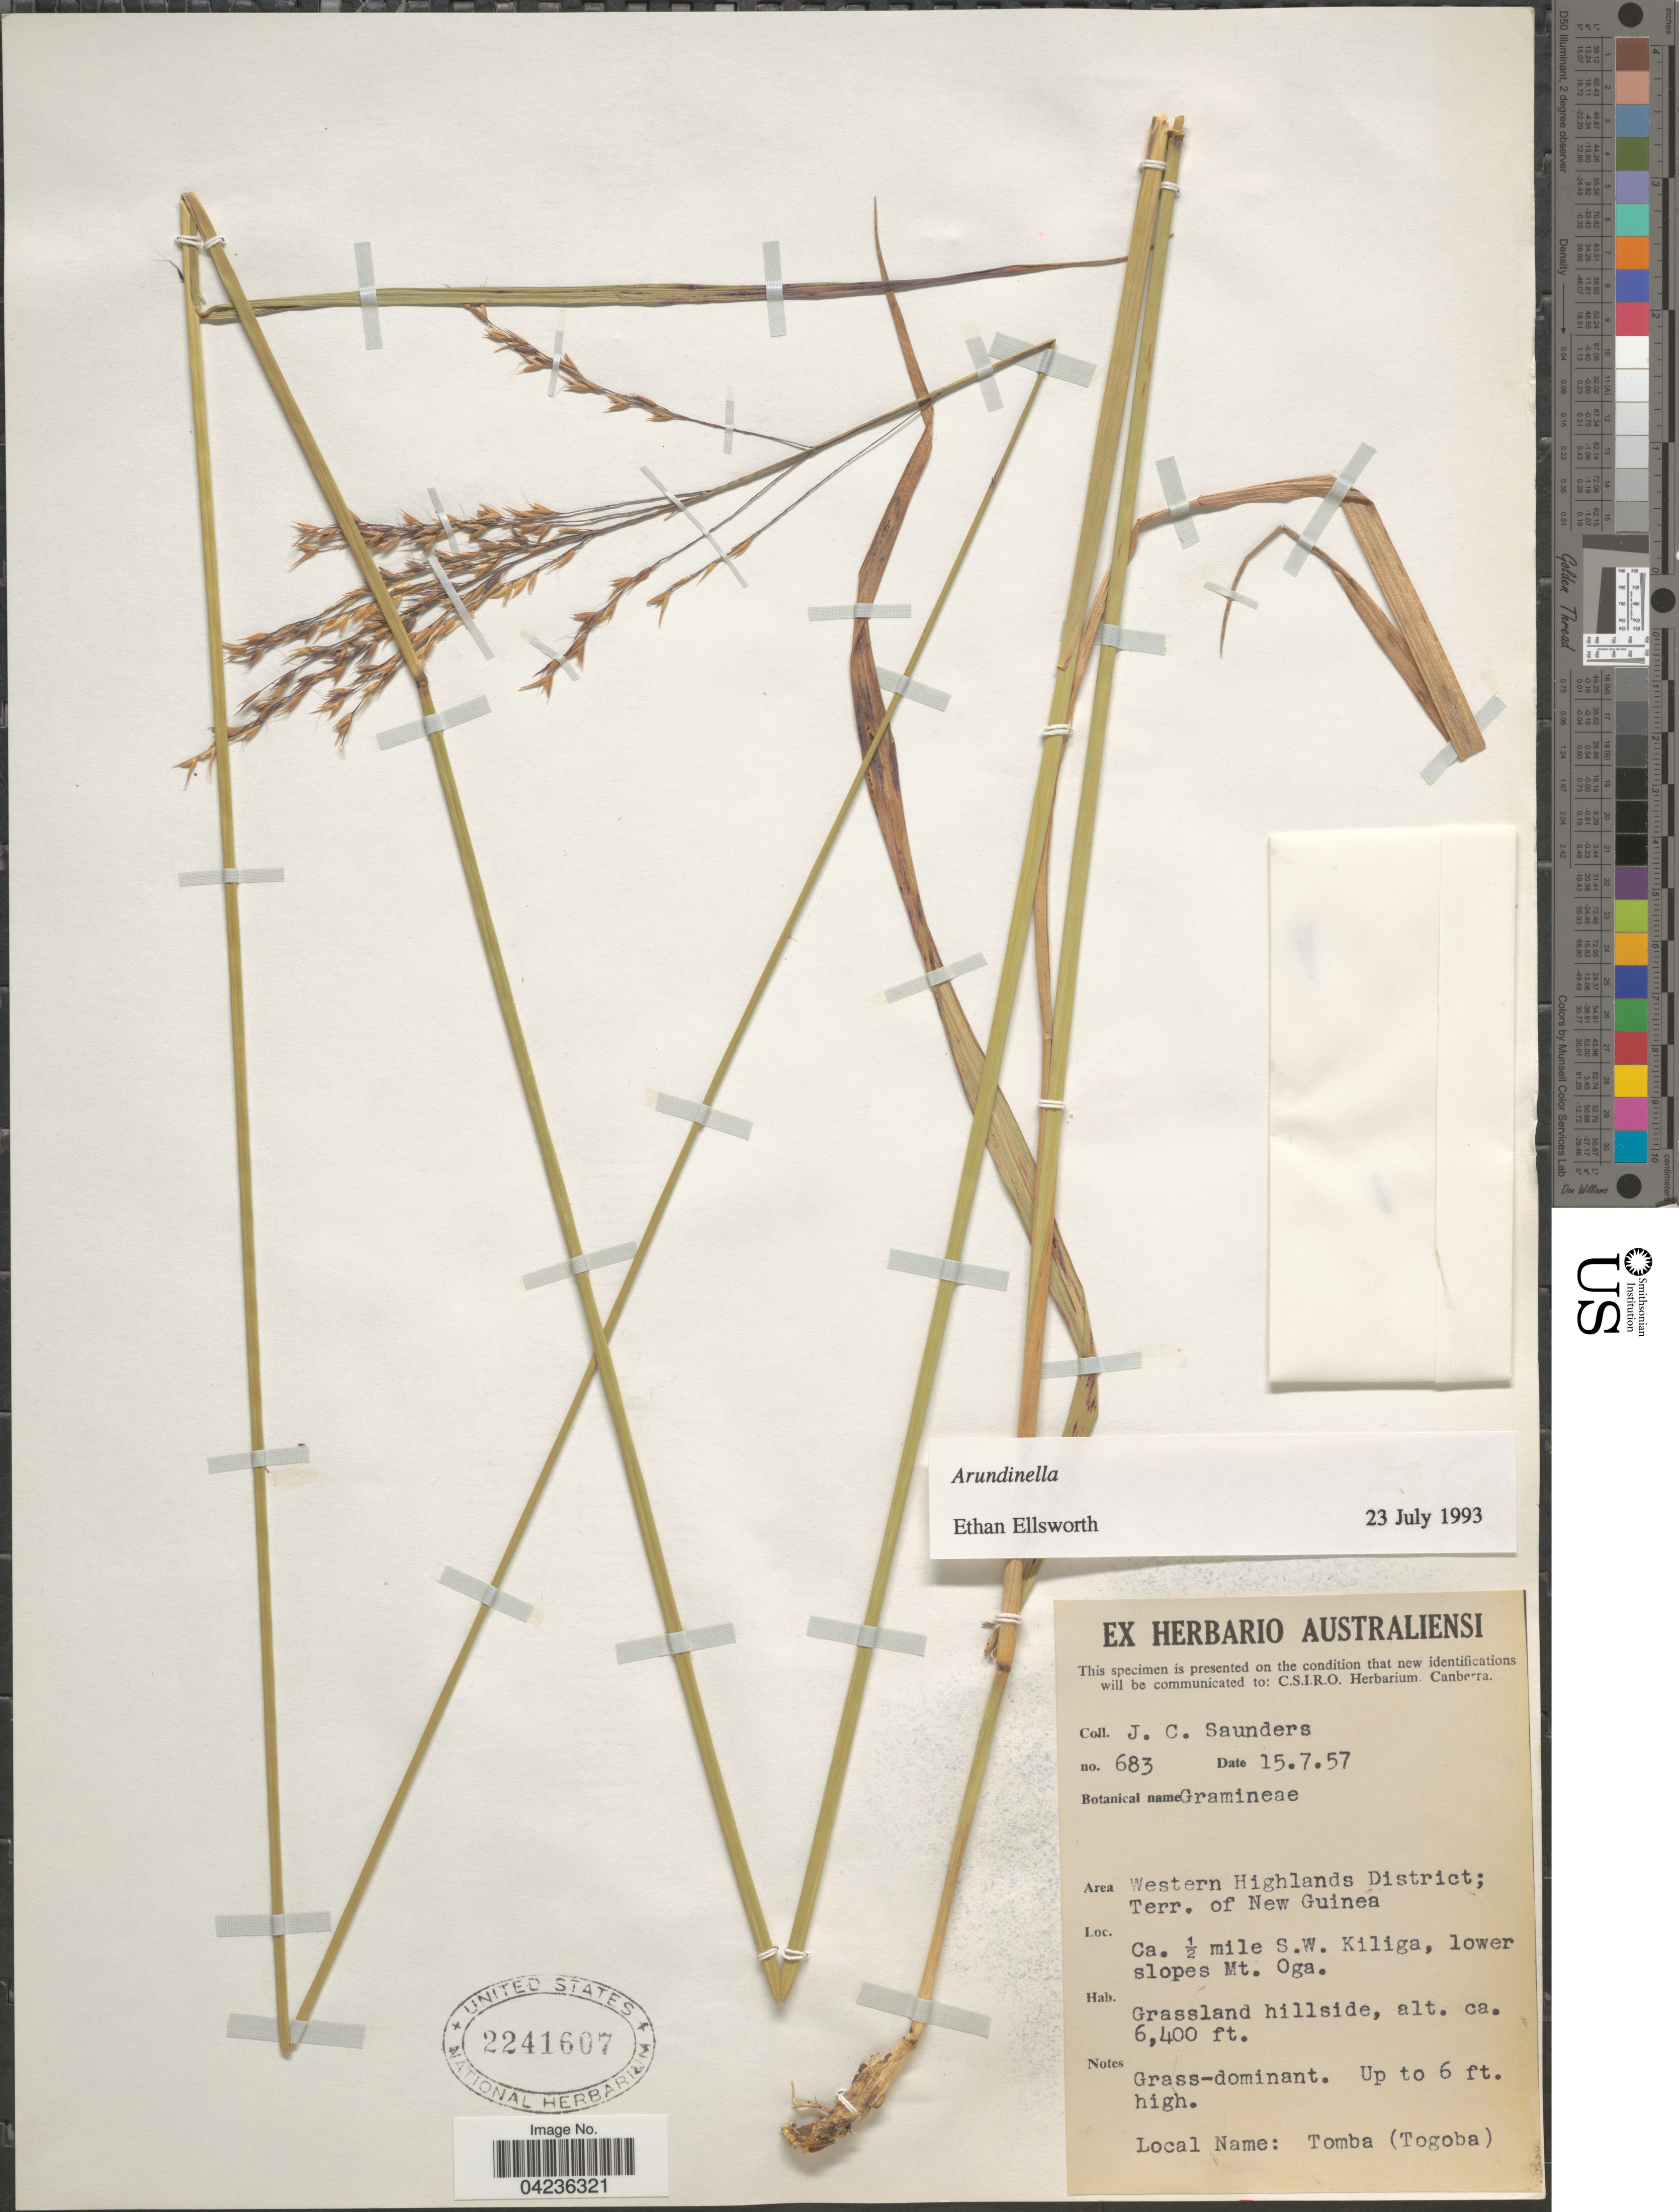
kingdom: Plantae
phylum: Tracheophyta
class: Liliopsida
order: Poales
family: Poaceae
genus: Arundinella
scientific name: Arundinella sp.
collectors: J. C. Saunders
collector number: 683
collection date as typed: Transcribed d/m/y: 15/7/57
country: Papua New Guinea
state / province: Manus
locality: Area Western Highlands District; Terr. of New Guinea. Ca. ½ mile S.W. Kiliga, lower slopes Mt. Oga.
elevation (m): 1951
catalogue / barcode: US 2241607